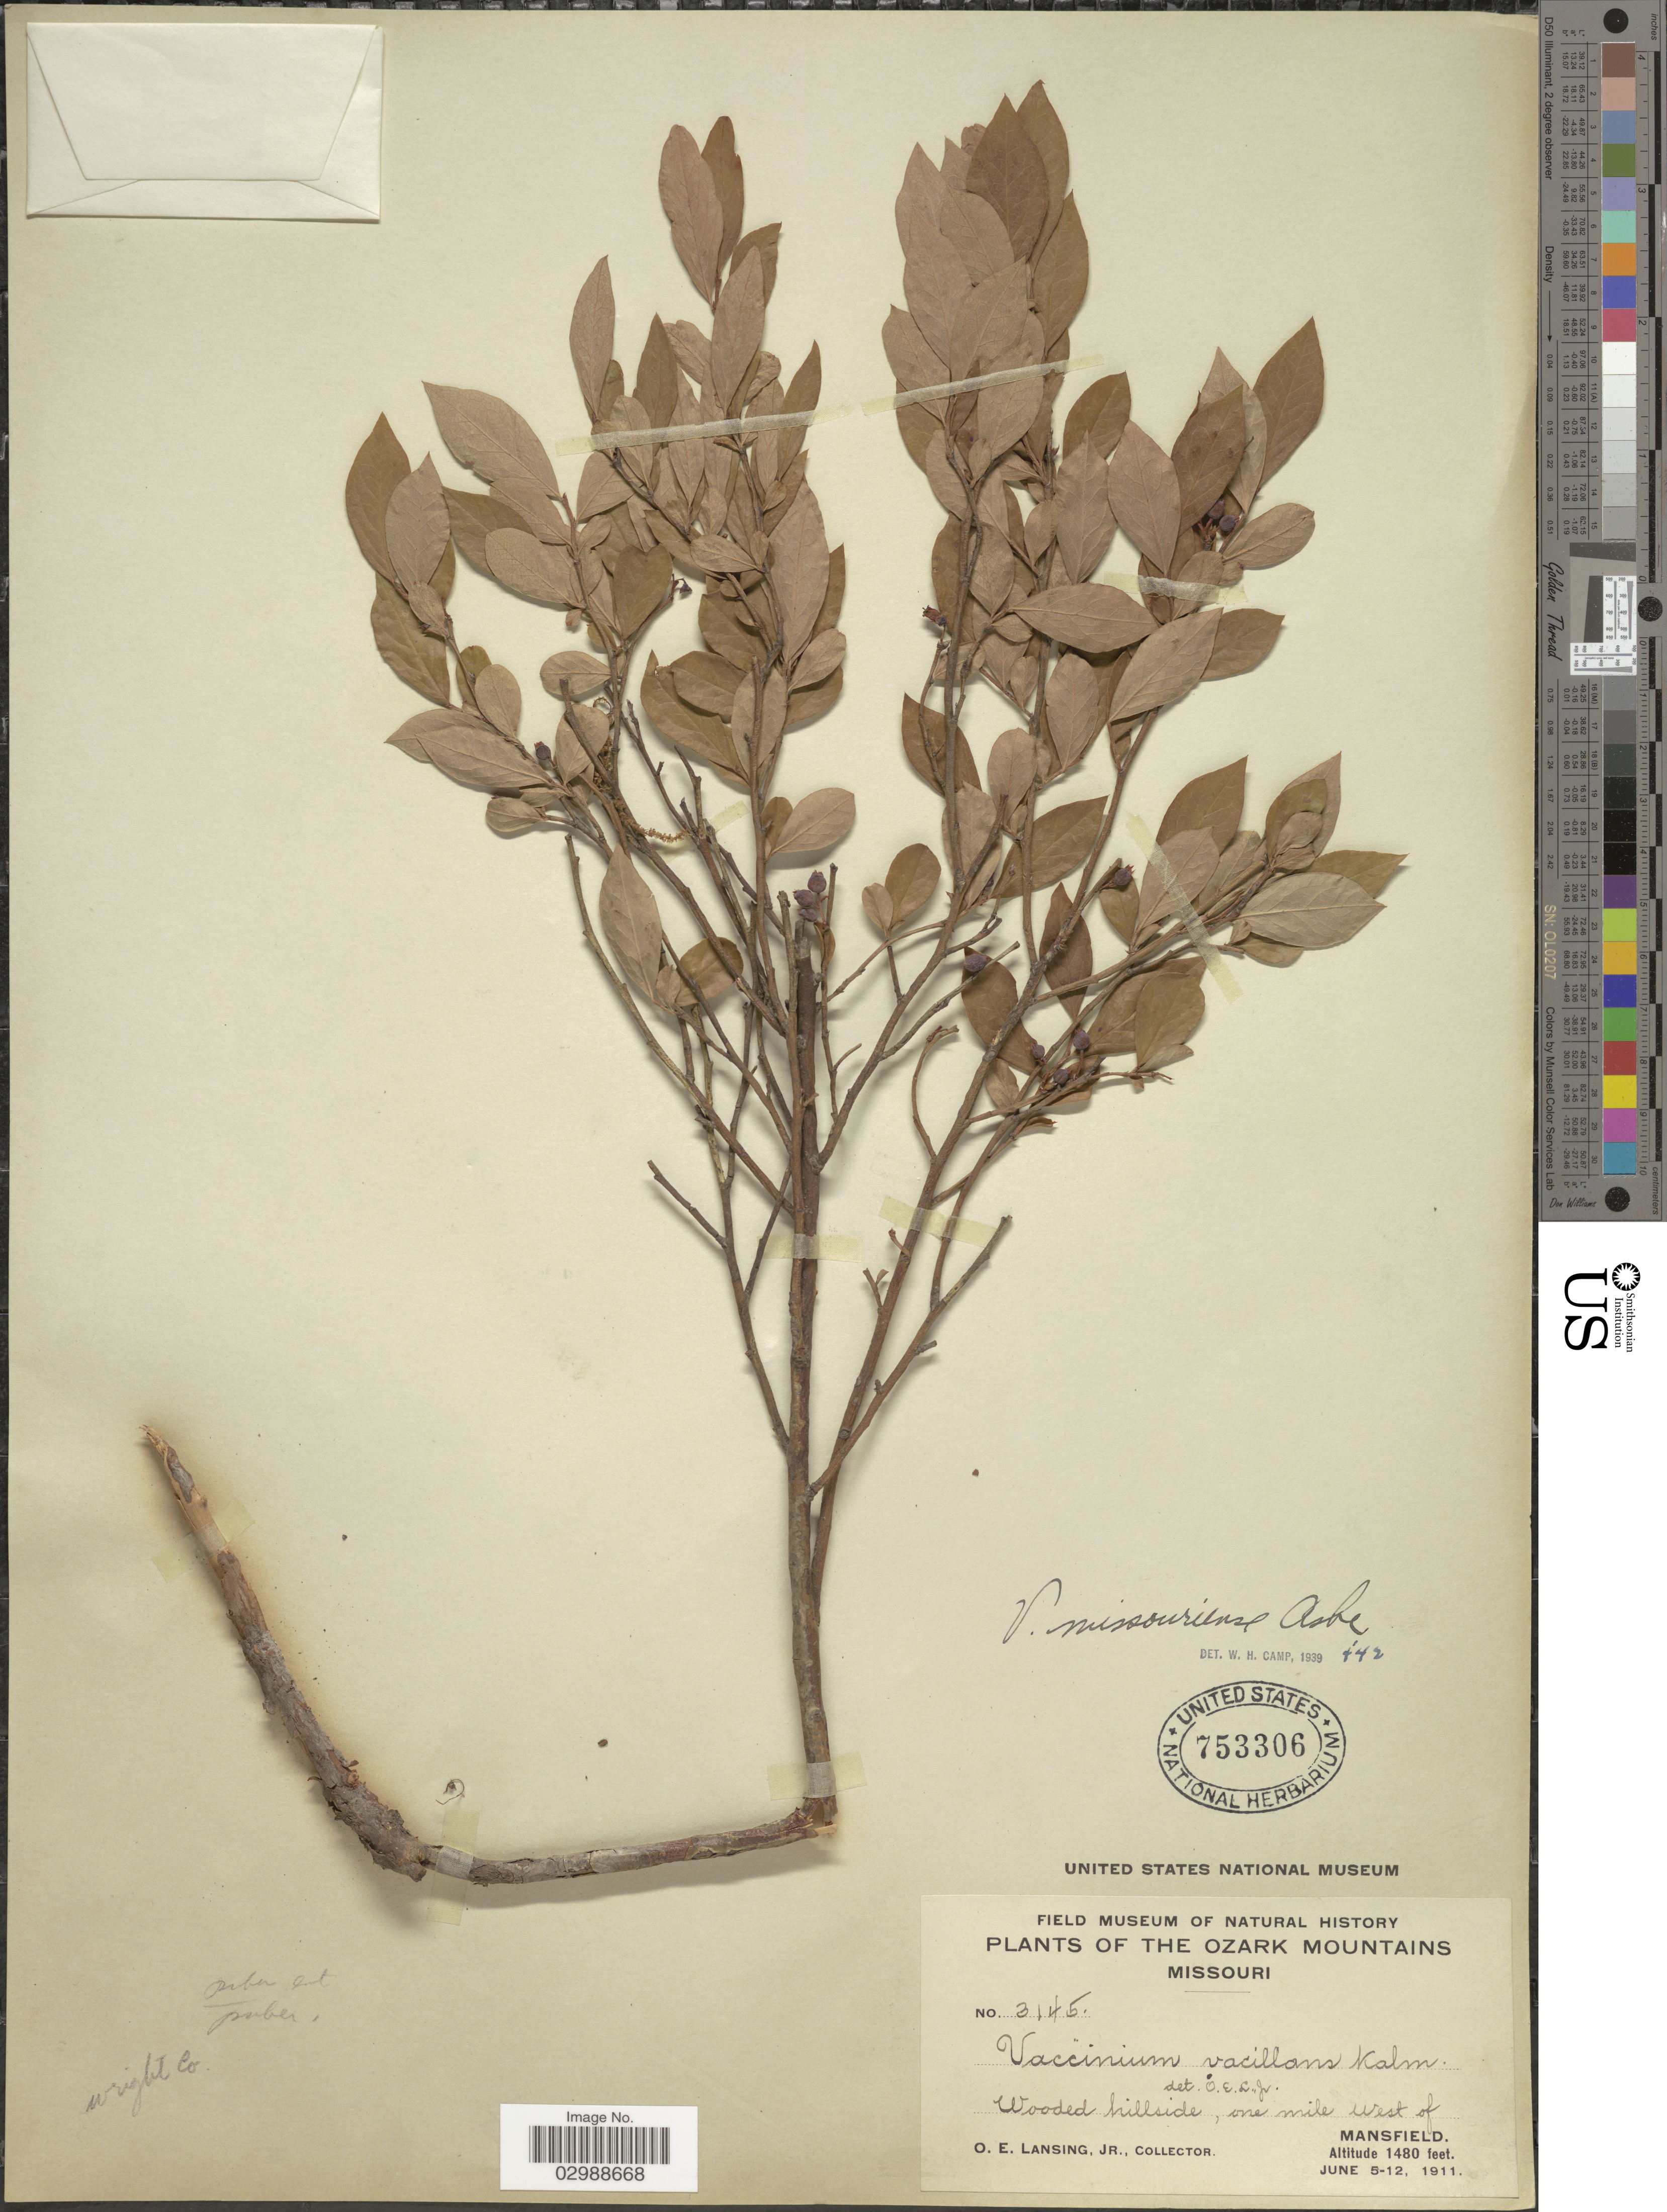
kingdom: Plantae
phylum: Tracheophyta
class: Magnoliopsida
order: Ericales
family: Ericaceae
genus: Vaccinium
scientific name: Vaccinium missouriense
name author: (Ashe) Ashe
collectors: O. Lansing Jr.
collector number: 3145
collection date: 1911-06-05/1911-06-12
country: United States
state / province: Missouri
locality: Ozark Mountains. One mile west of Mansfield.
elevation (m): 451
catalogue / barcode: US 753306